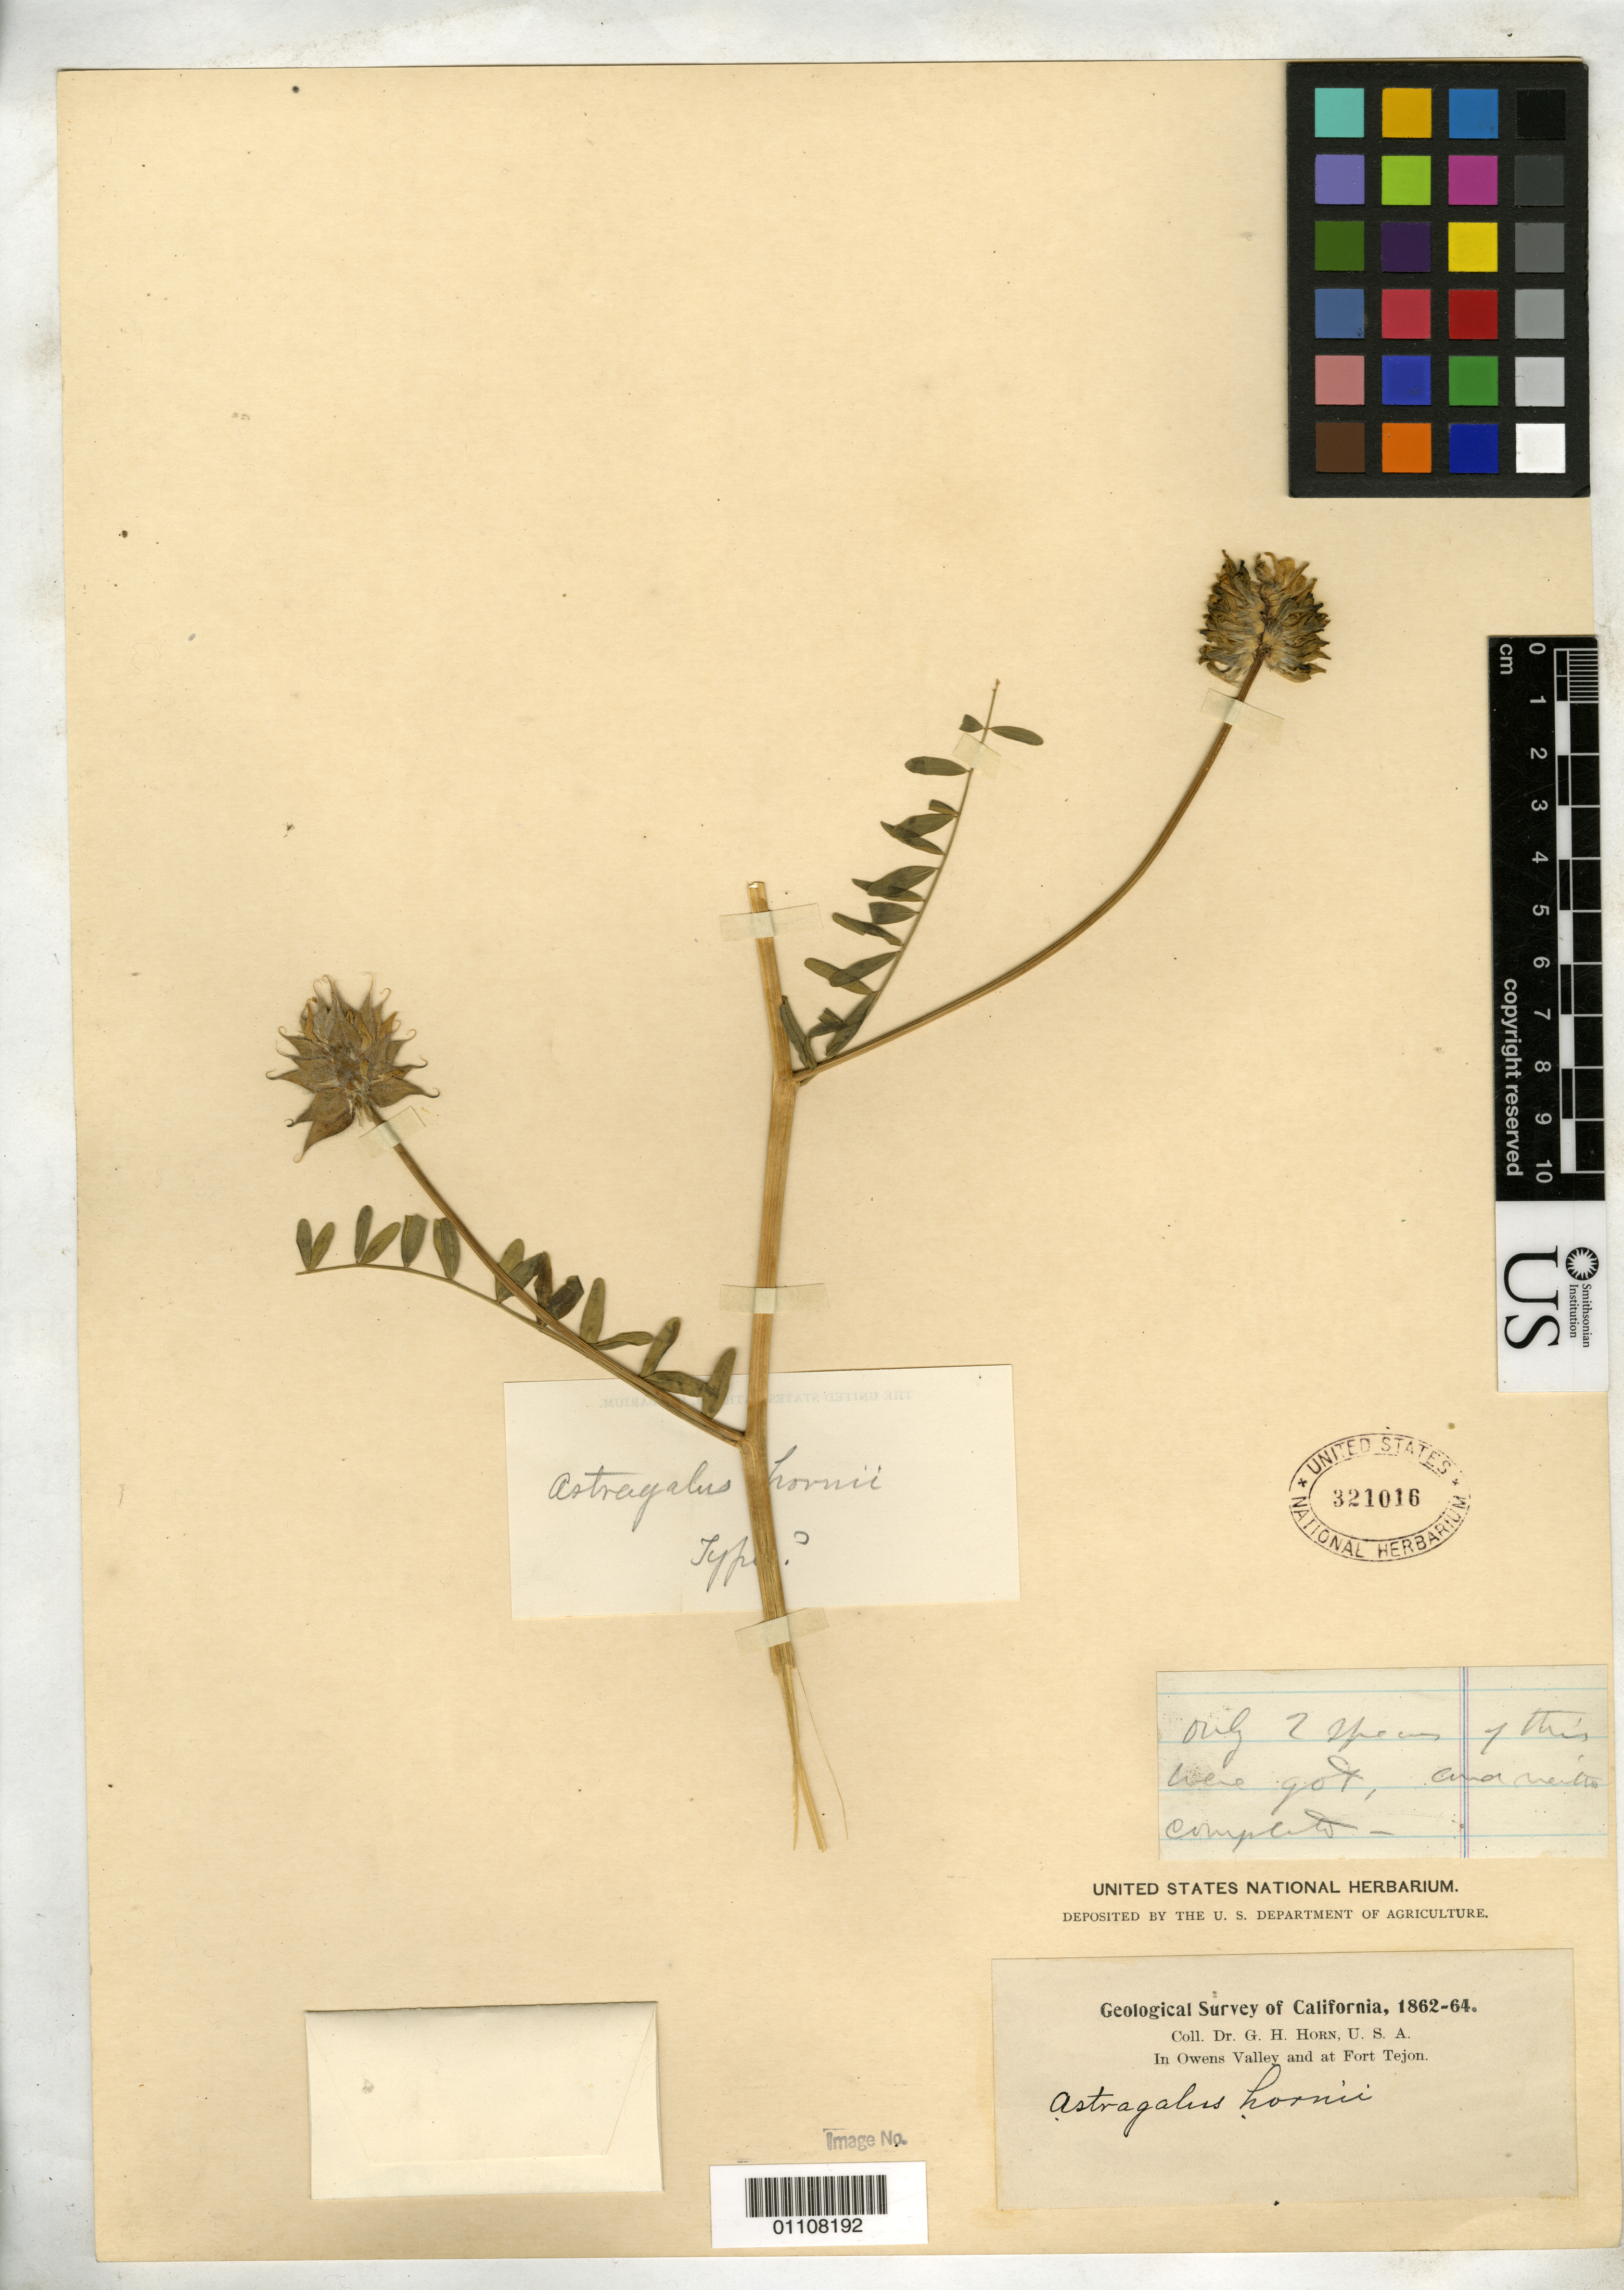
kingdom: Plantae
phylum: Tracheophyta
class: Magnoliopsida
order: Fabales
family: Fabaceae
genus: Astragalus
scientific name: Astragalus hornii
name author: A. Gray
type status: Isotype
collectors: G. Horn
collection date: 1862/1864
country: United States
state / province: California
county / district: Kern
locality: In Owens Valley and at Fort Tejon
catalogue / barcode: US 321016